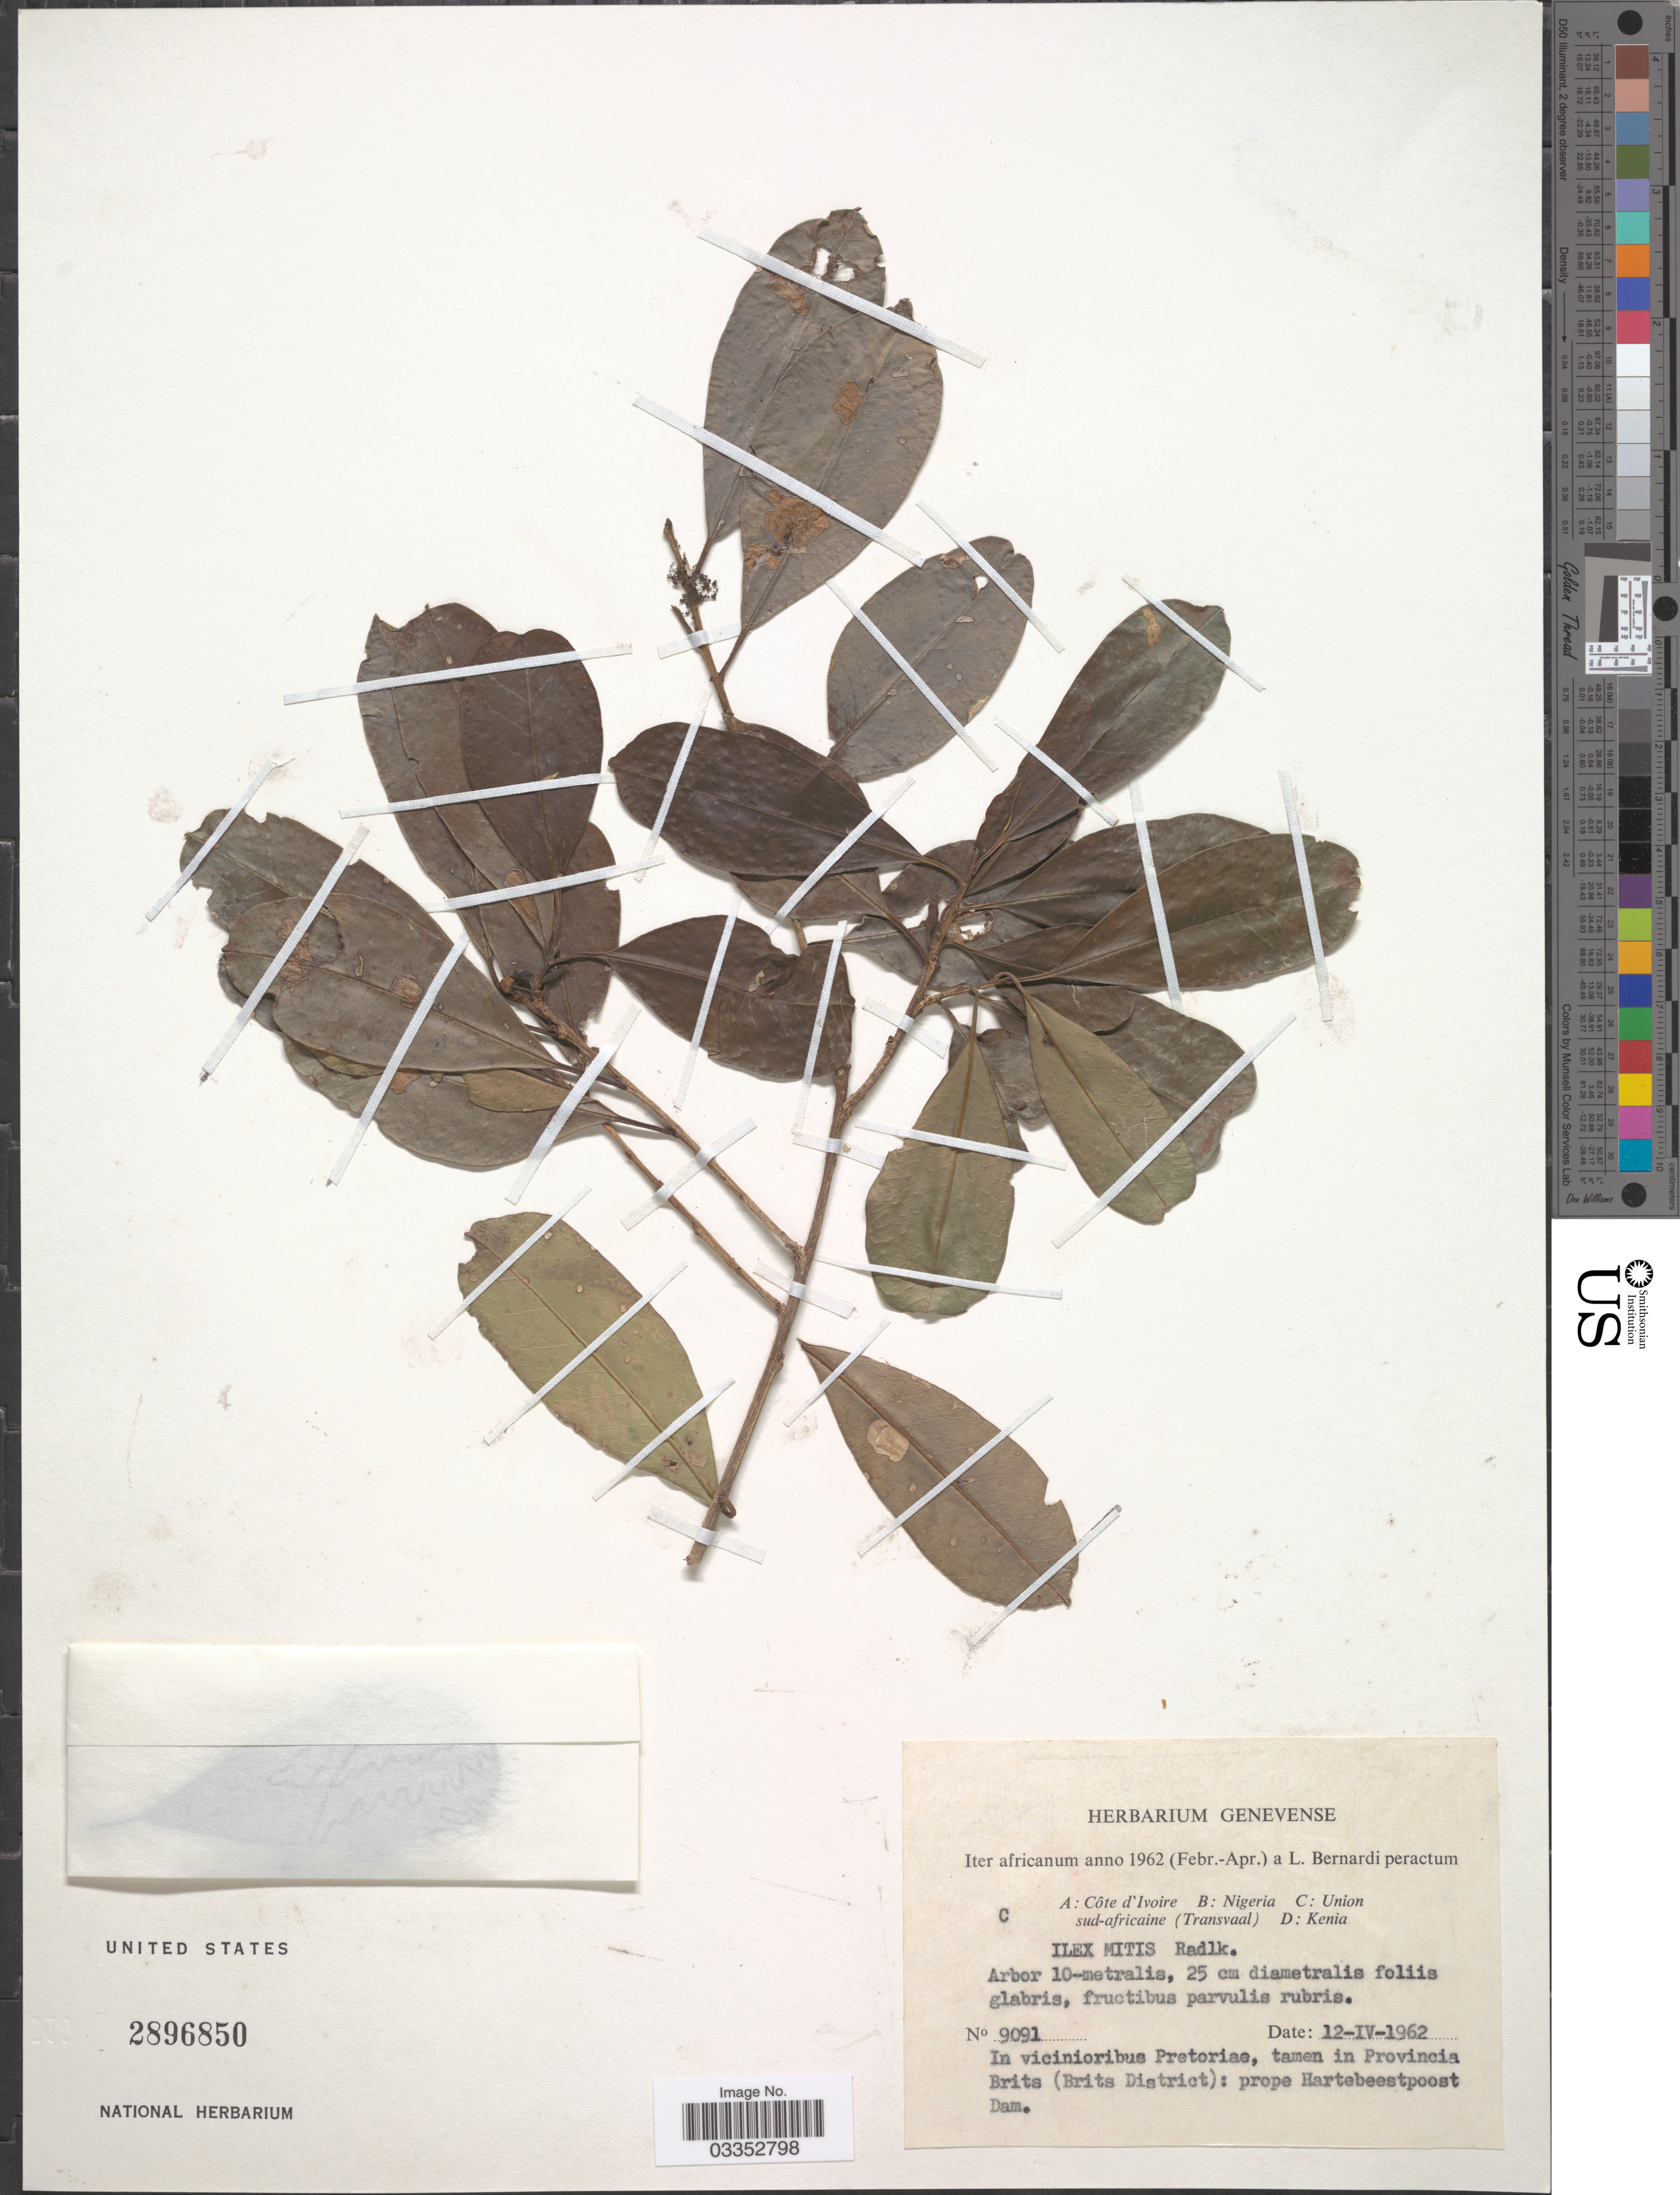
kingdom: Plantae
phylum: Tracheophyta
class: Magnoliopsida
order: Aquifoliales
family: Aquifoliaceae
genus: Ilex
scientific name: Ilex mitis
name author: (L.) Radlk.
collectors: L. Bernardi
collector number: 9091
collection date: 1962-04-12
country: South Africa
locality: Union sud-africaine (Transvaal), In vicinioribus Pretoriae, tamen in Provincia Brits (Brits District): prope Hartebeestpoost Dam.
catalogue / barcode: US 2896850